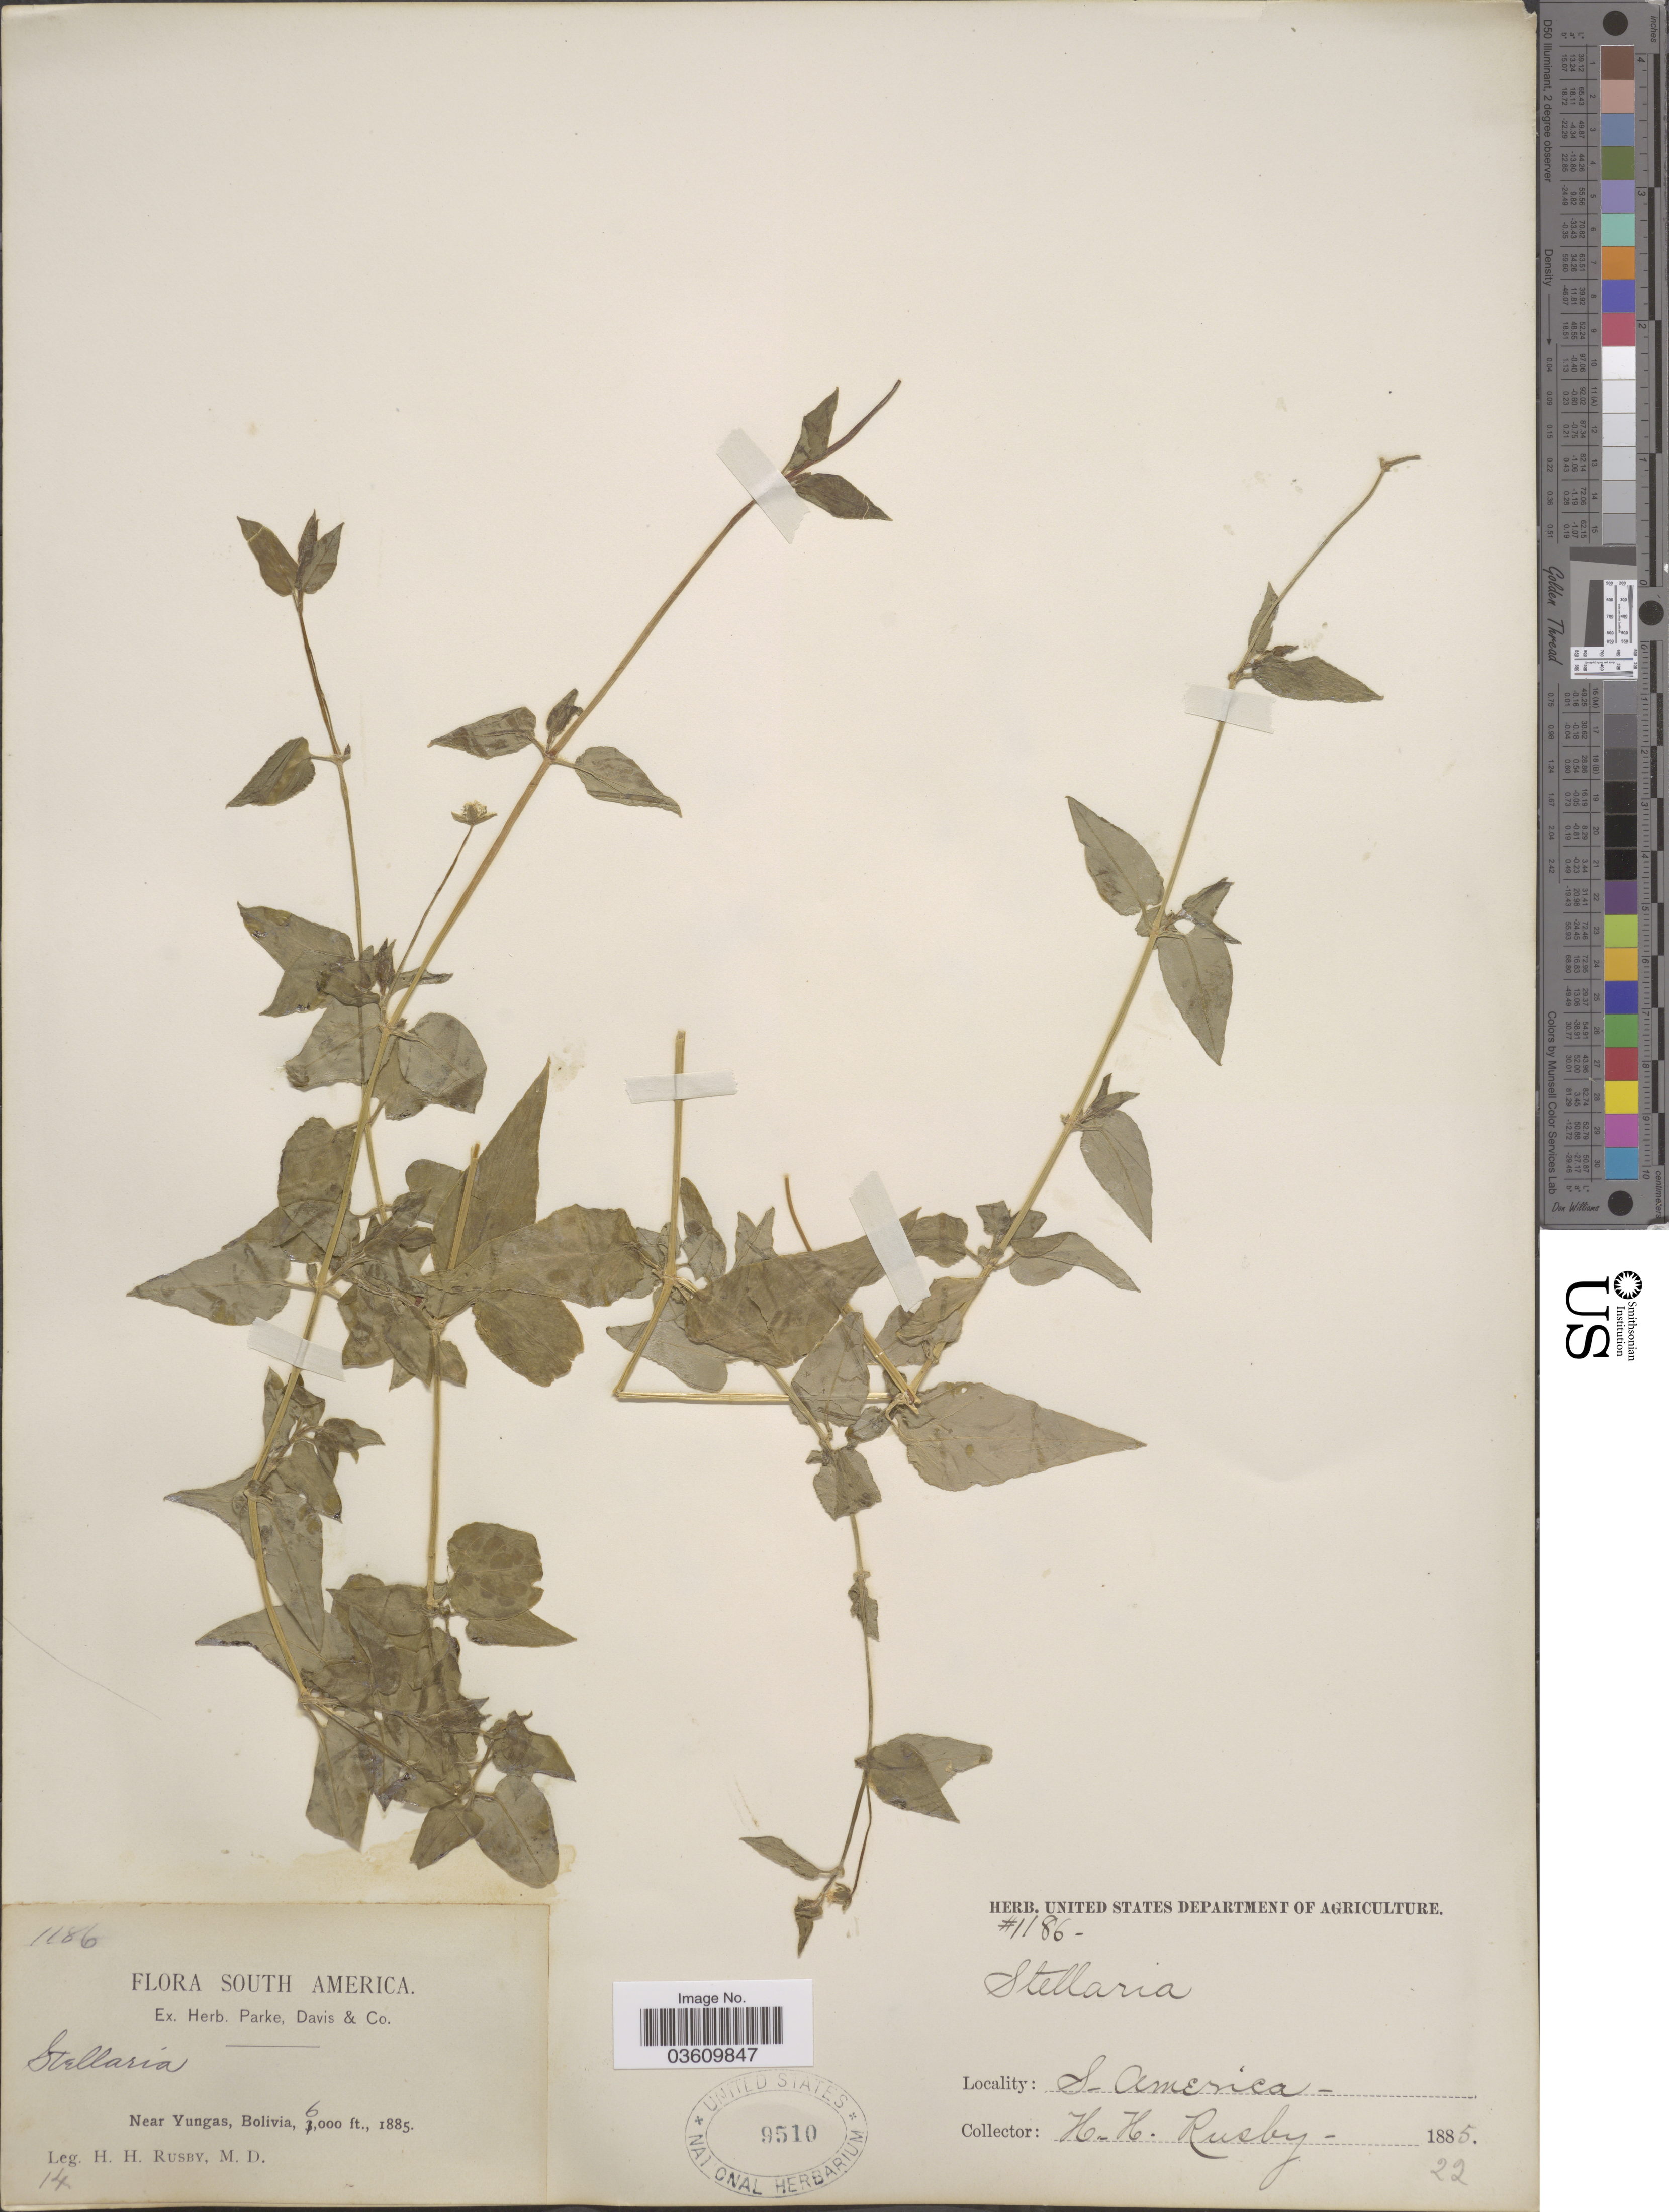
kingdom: Plantae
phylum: Tracheophyta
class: Magnoliopsida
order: Caryophyllales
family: Caryophyllaceae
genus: Stellaria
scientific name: Stellaria nemorum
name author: L.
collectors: H. H. Rusby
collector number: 1186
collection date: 1885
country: Bolivia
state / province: La Paz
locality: Near Yungas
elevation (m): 1829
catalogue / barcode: US 9510